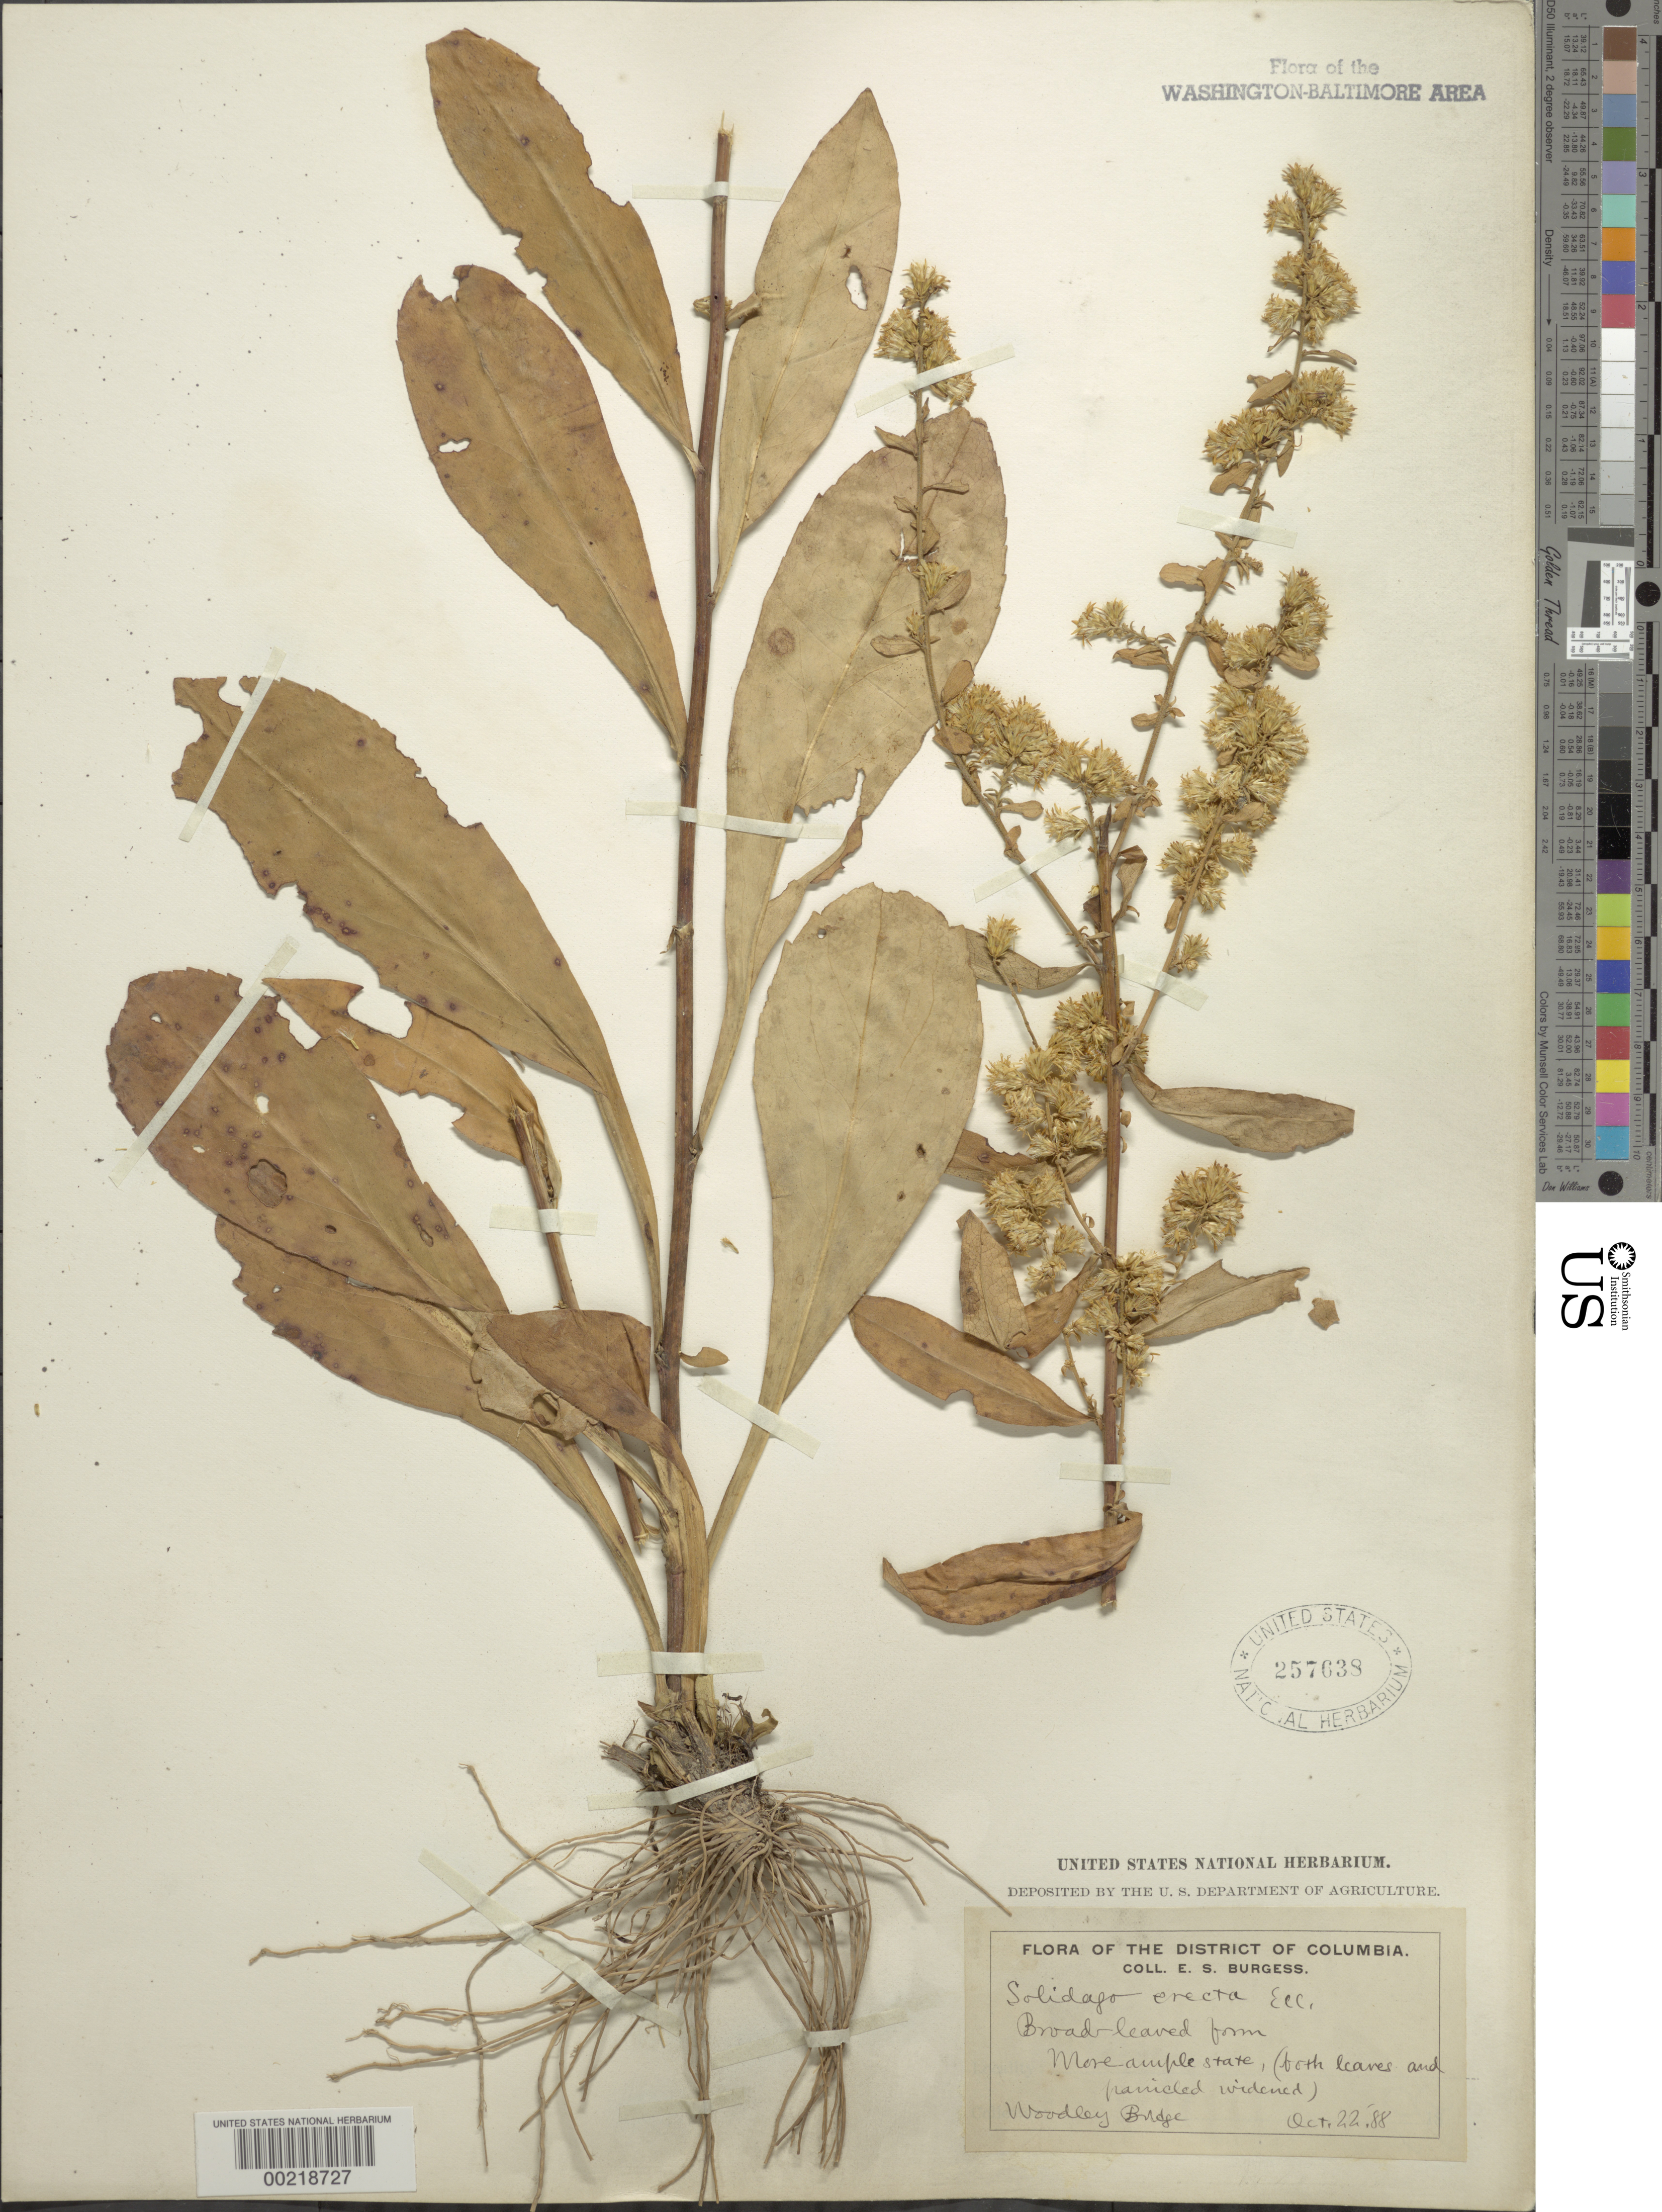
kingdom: Plantae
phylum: Tracheophyta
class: Magnoliopsida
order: Asterales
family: Asteraceae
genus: Solidago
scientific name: Solidago erecta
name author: Pursh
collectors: E. Burgess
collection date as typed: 22 Oct 1888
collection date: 1888-10-22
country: United States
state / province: District of Columbia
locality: Woodley Bridge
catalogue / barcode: US 257638